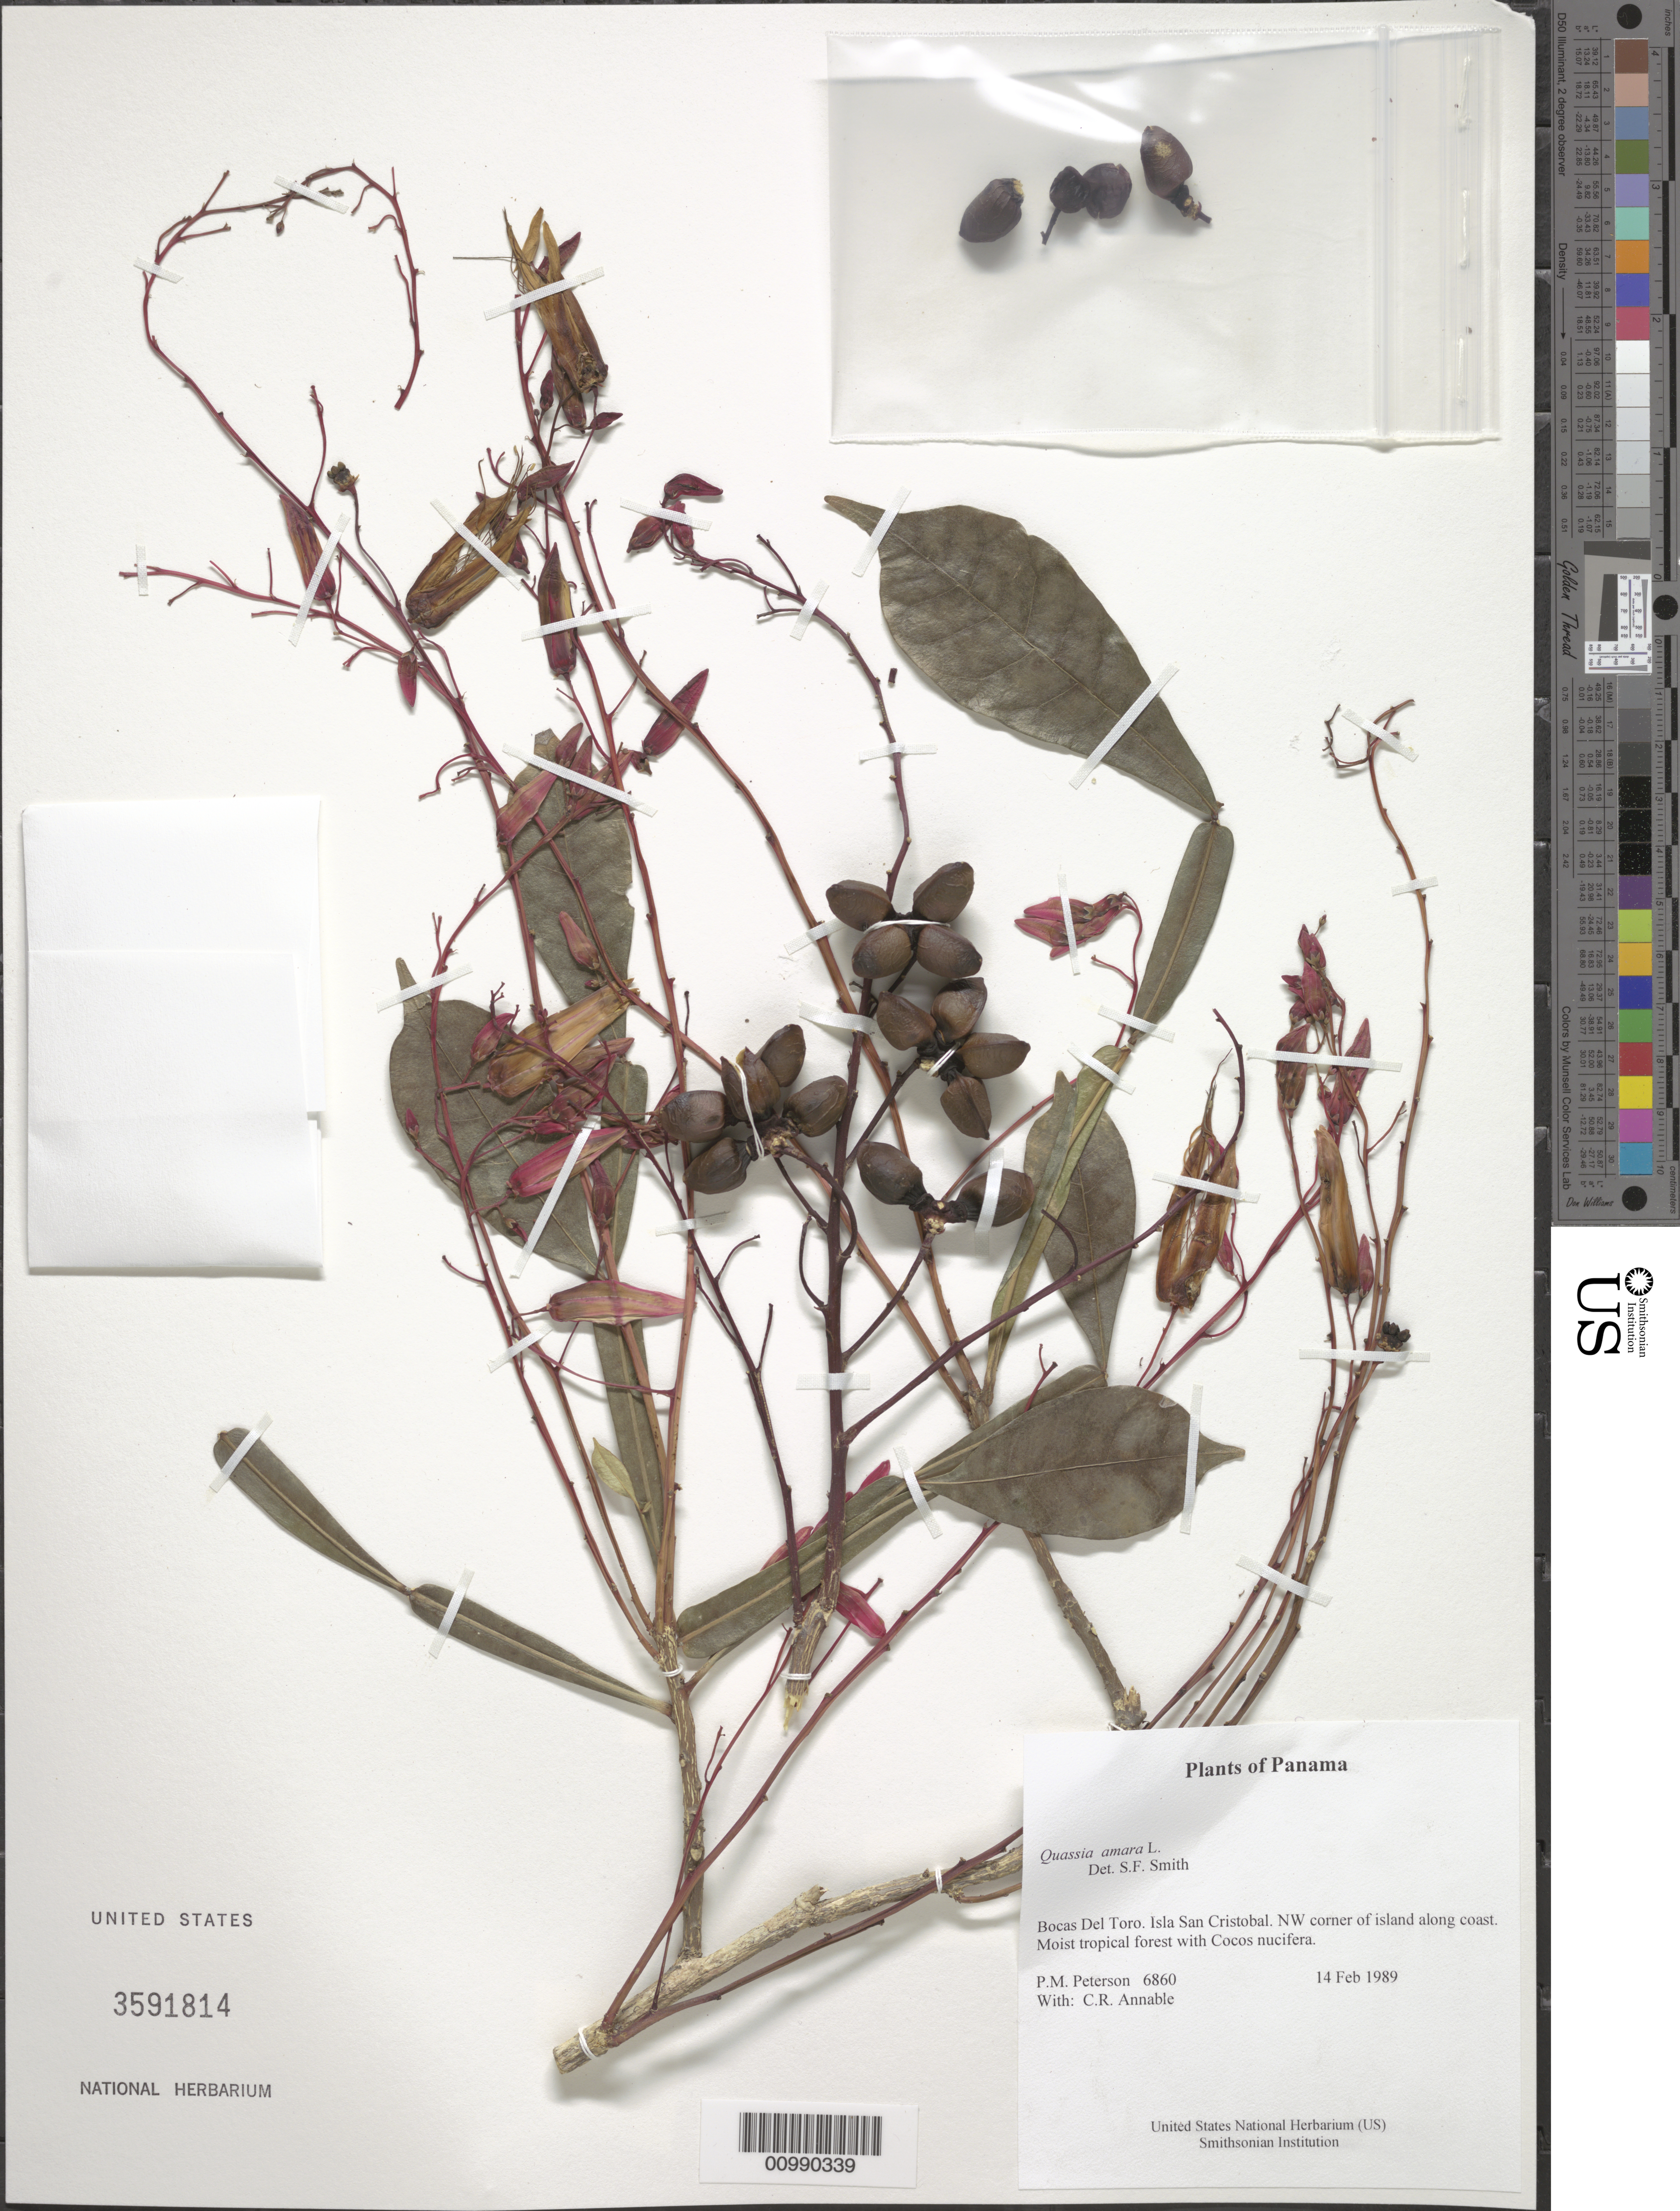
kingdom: Plantae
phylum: Tracheophyta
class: Magnoliopsida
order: Sapindales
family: Simaroubaceae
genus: Quassia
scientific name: Quassia amara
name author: L.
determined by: Smith, Stephen F., (US), NMNH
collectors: P. M. Peterson & C. R. Annable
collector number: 06860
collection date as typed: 14 Feb 1989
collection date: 1989-02-14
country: Panama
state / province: Bocas del Toro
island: San Cristobal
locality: NW corner of island along coast.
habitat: Moist tropical forest with Cocos nucifera.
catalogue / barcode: US 3591814